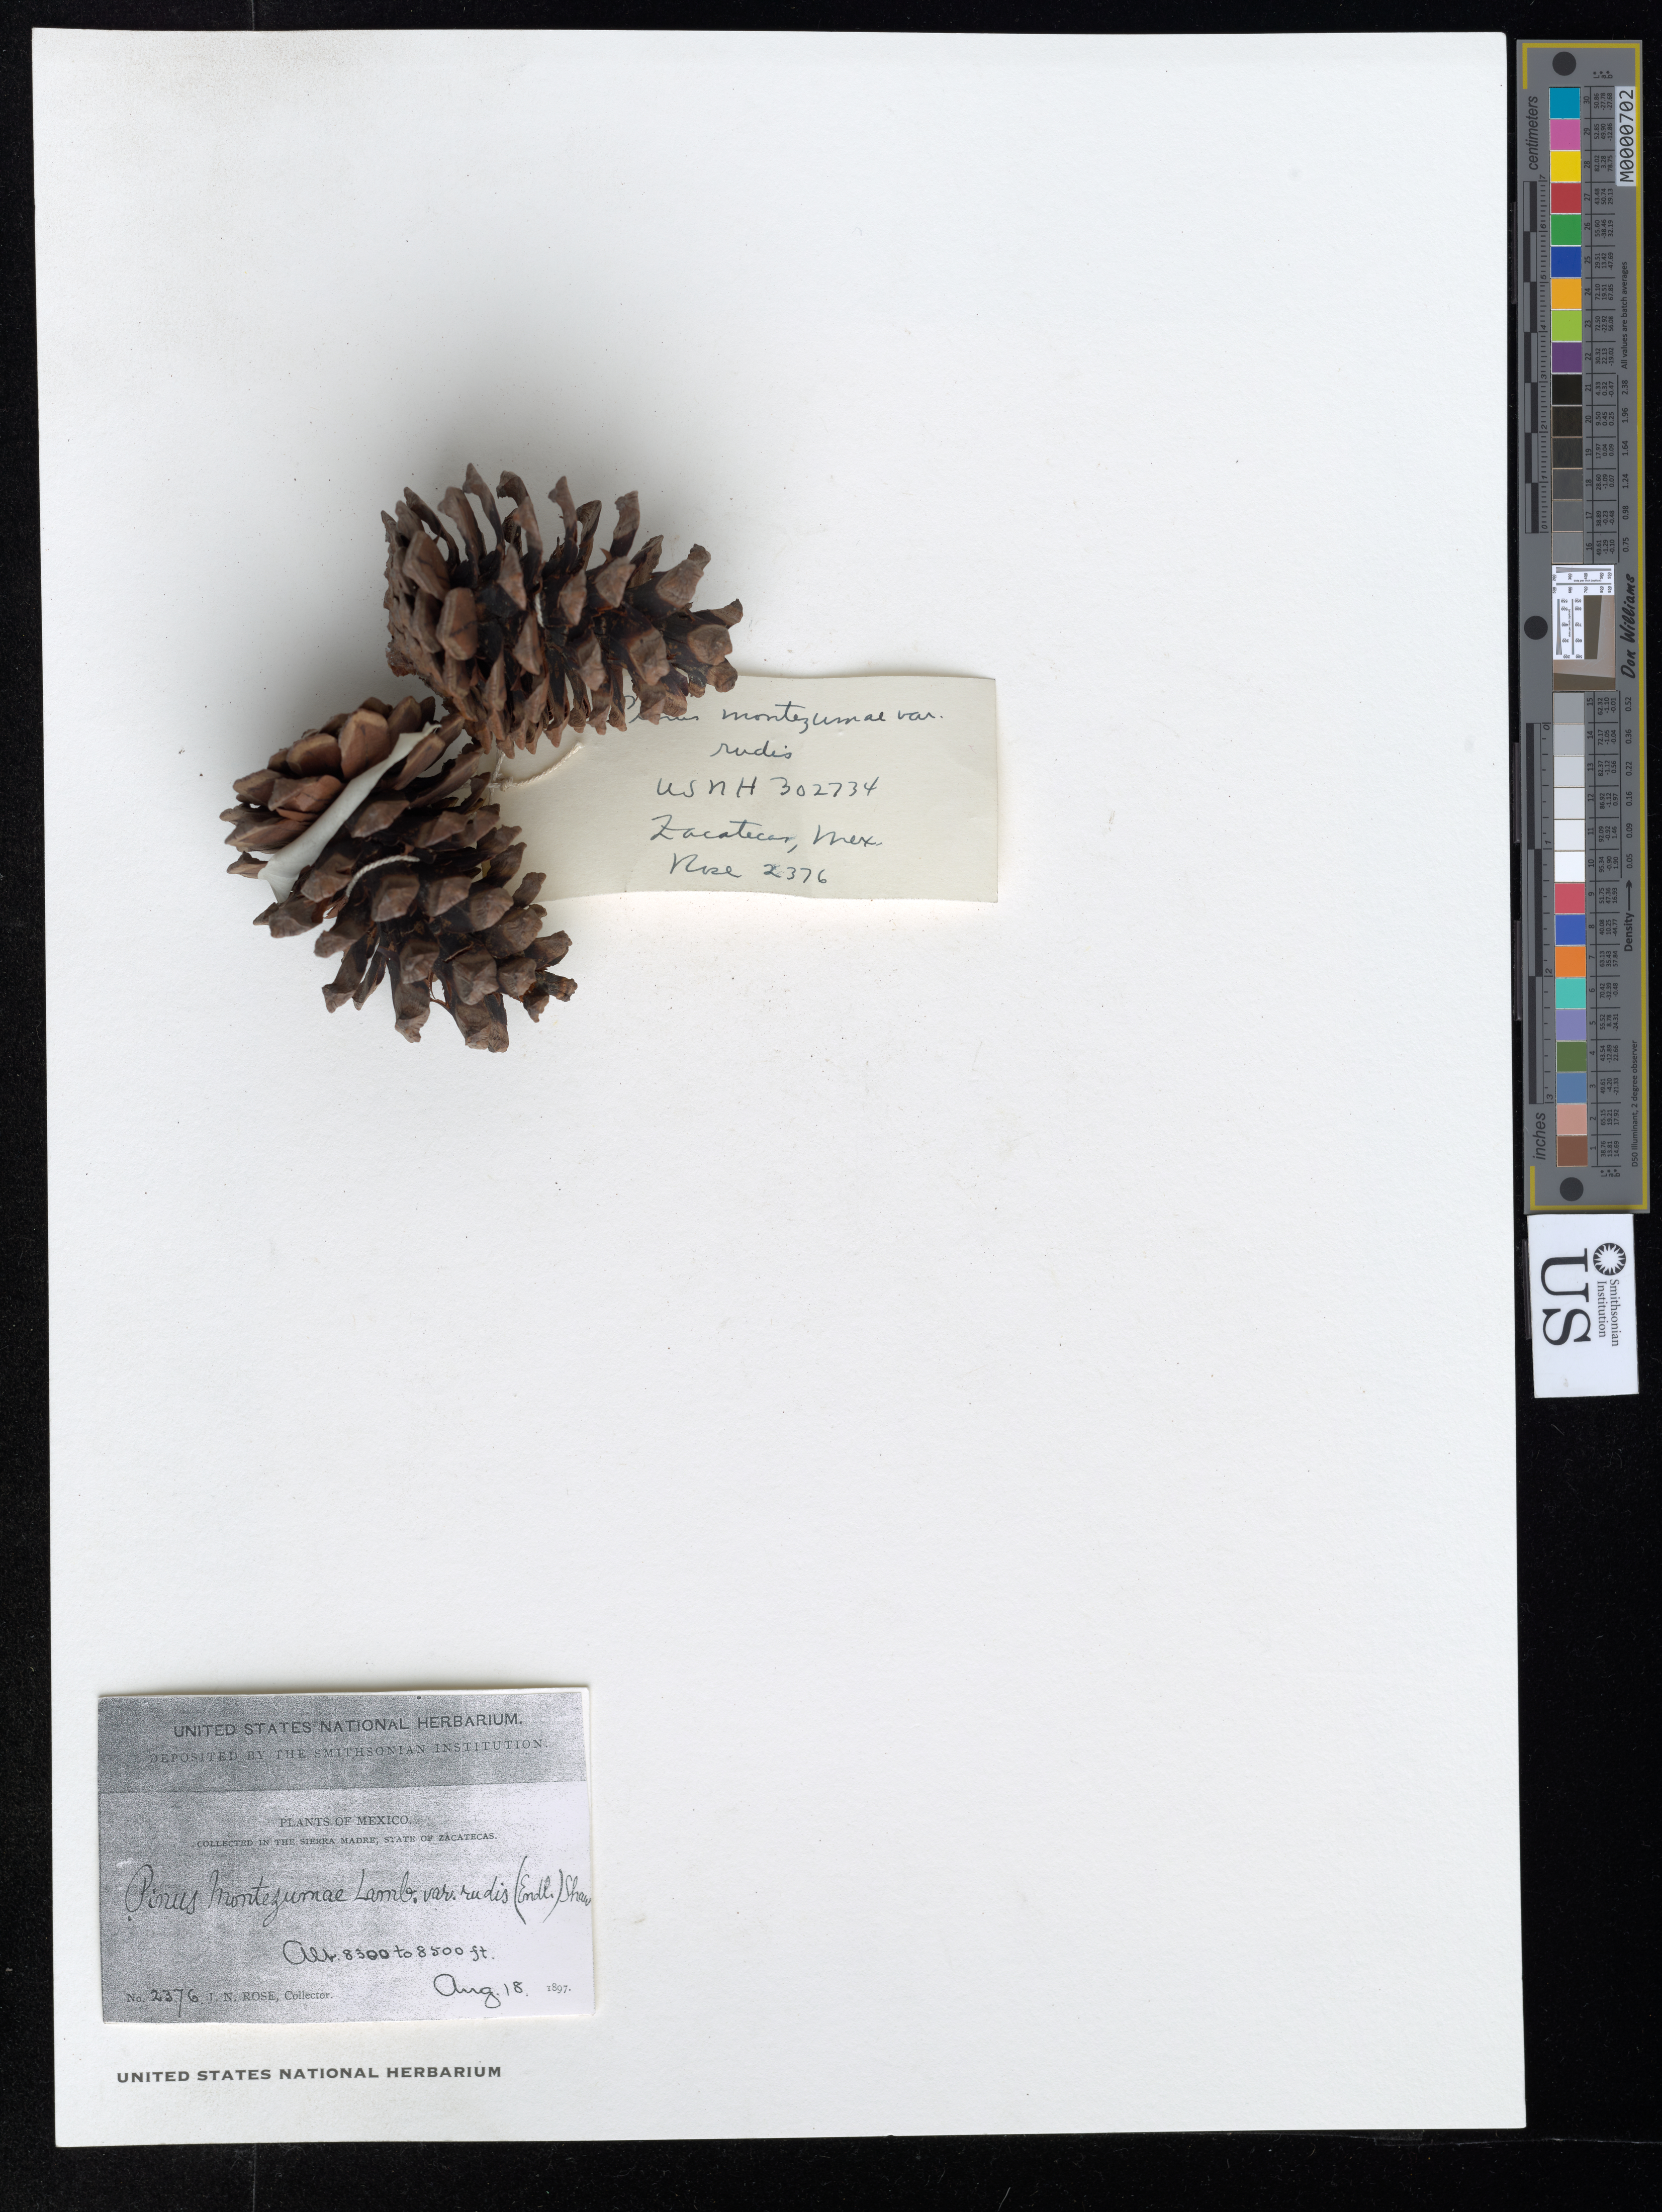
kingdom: Plantae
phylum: Tracheophyta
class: Pinopsida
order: Pinales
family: Pinaceae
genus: Pinus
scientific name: Pinus durangensis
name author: Martínez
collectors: J. N. Rose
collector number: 2376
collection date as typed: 18 Aug 1897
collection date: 1897-08-18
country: Mexico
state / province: Zacatecas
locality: In the Sierra Madre.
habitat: Sierra.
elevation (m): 2530